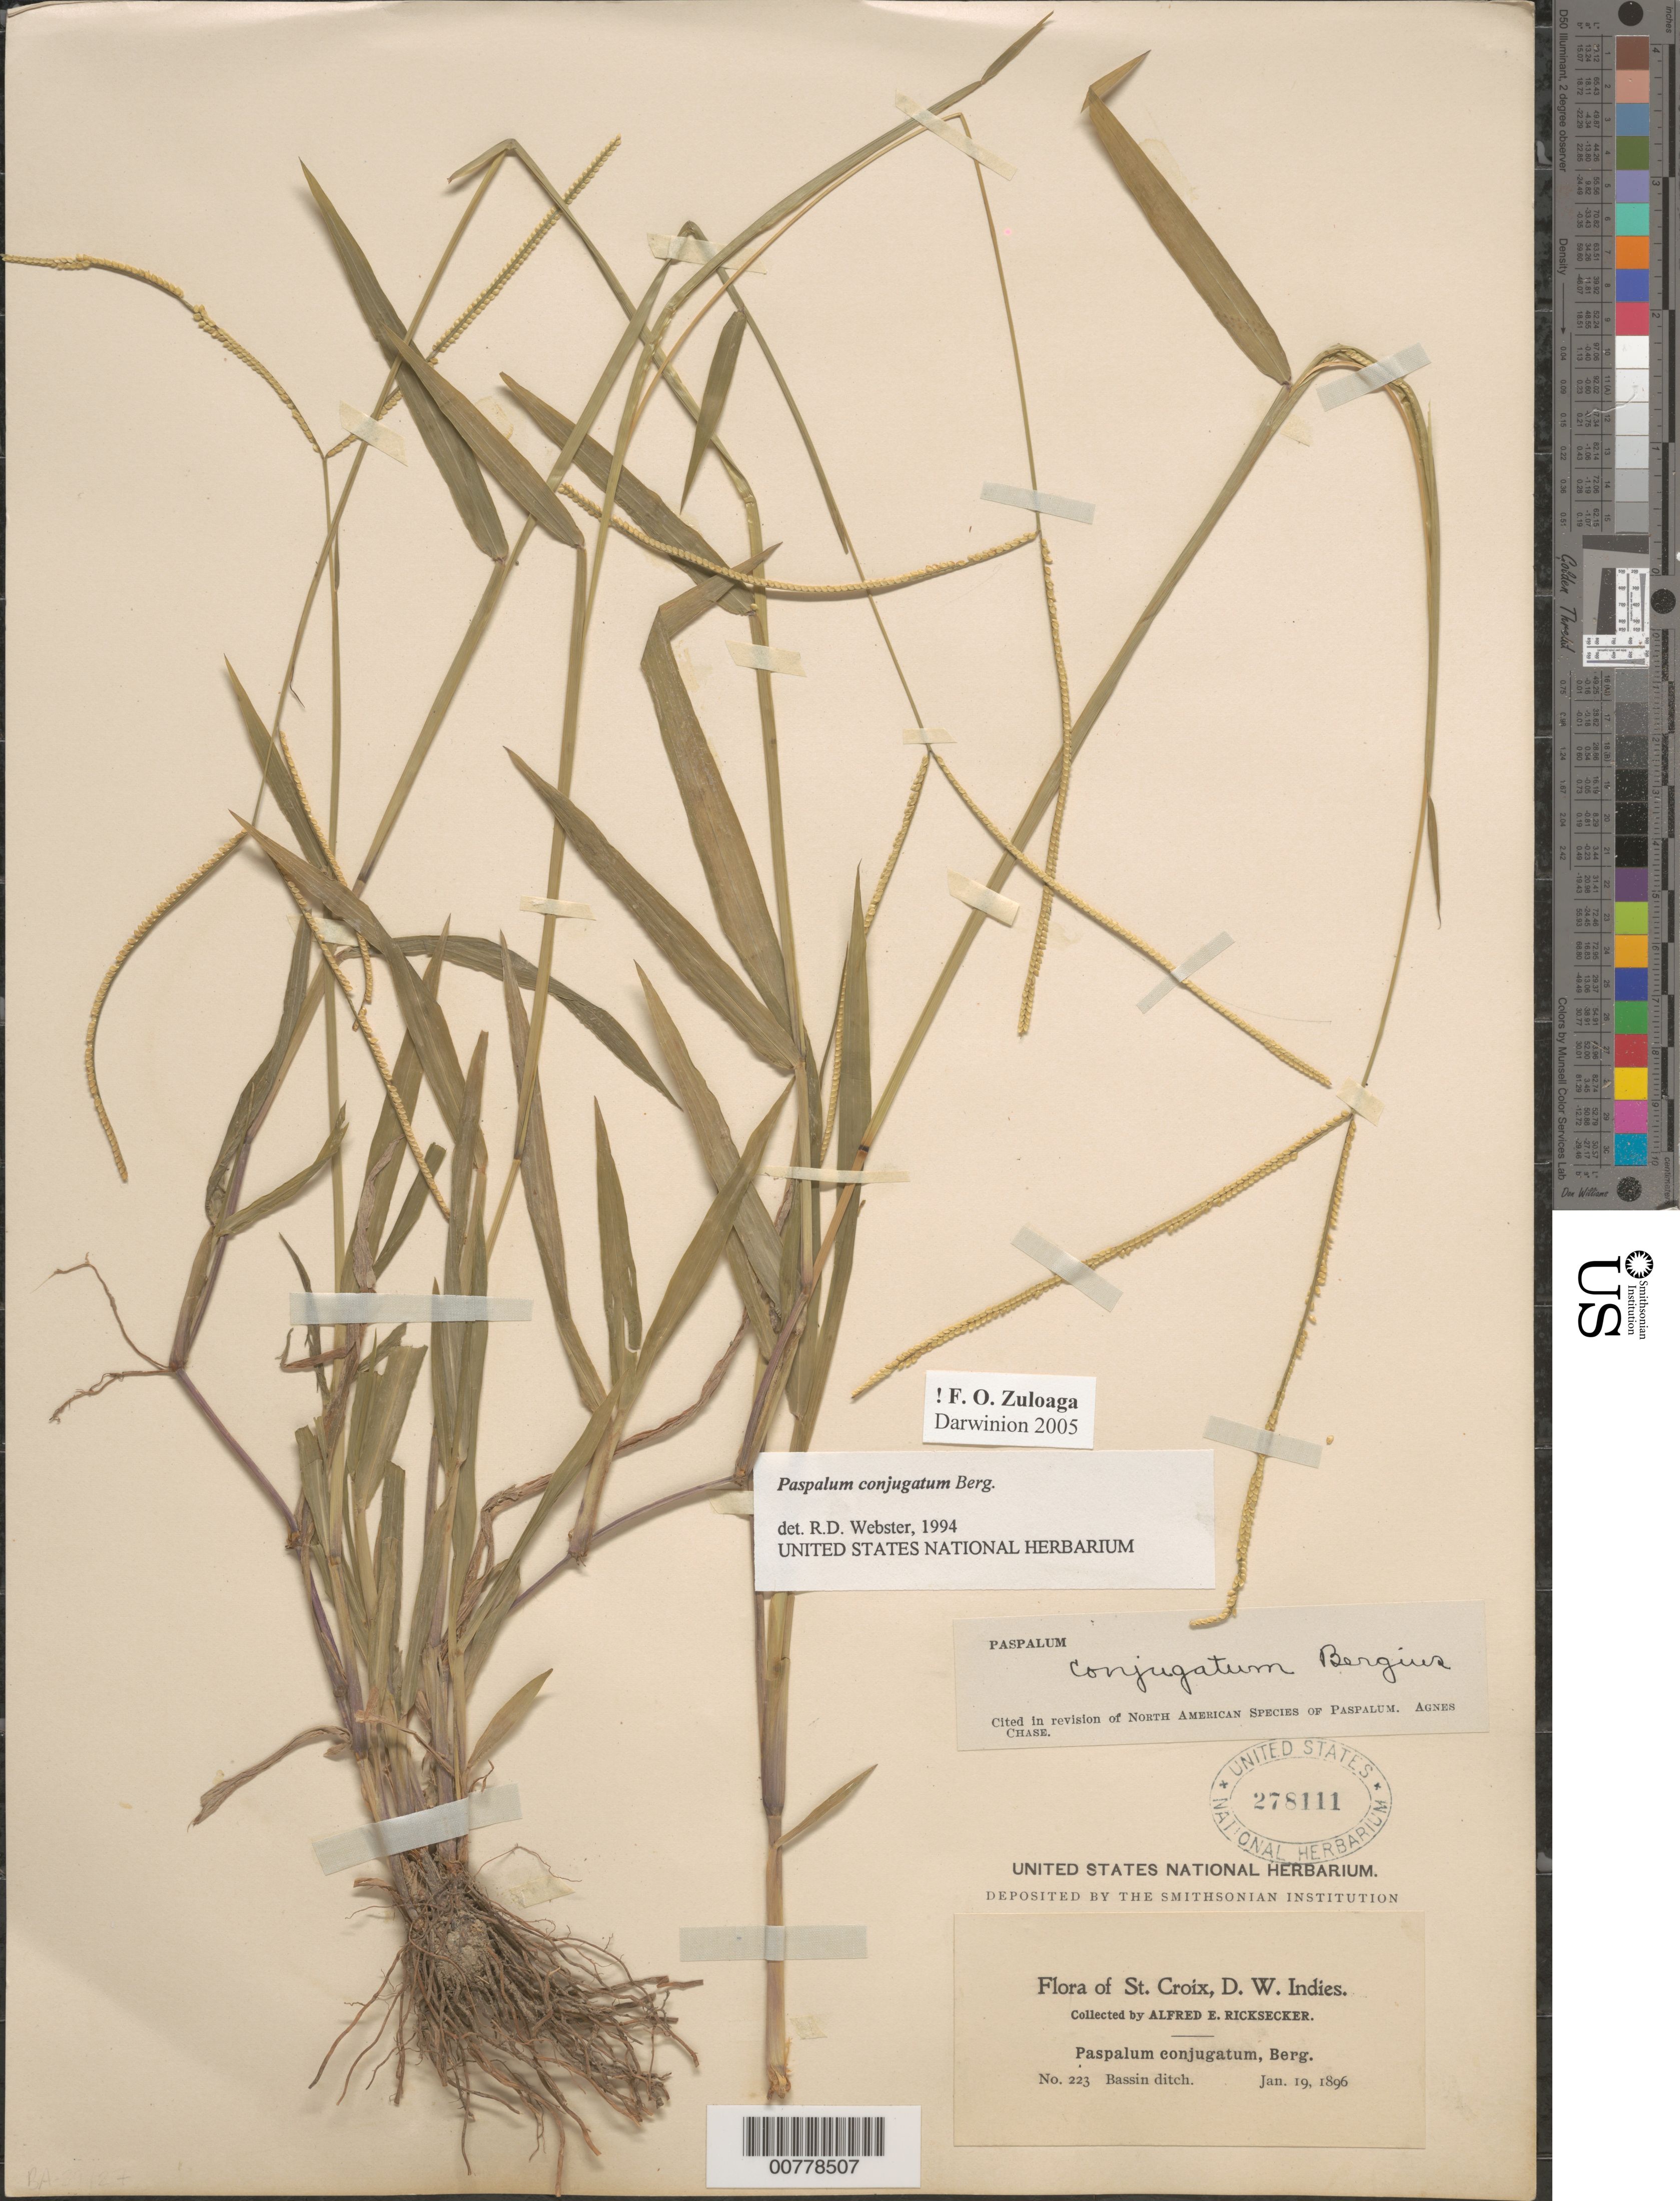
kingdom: Plantae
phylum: Tracheophyta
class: Liliopsida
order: Poales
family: Poaceae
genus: Paspalum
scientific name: Paspalum conjugatum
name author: P.J. Bergius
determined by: Webster, Robert D.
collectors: A. E. Ricksecker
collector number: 223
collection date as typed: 19 Jan 1896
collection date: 1896-01-19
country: U.S. Virgin Islands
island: St. Croix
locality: St. Croix; Bassin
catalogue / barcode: US 278111